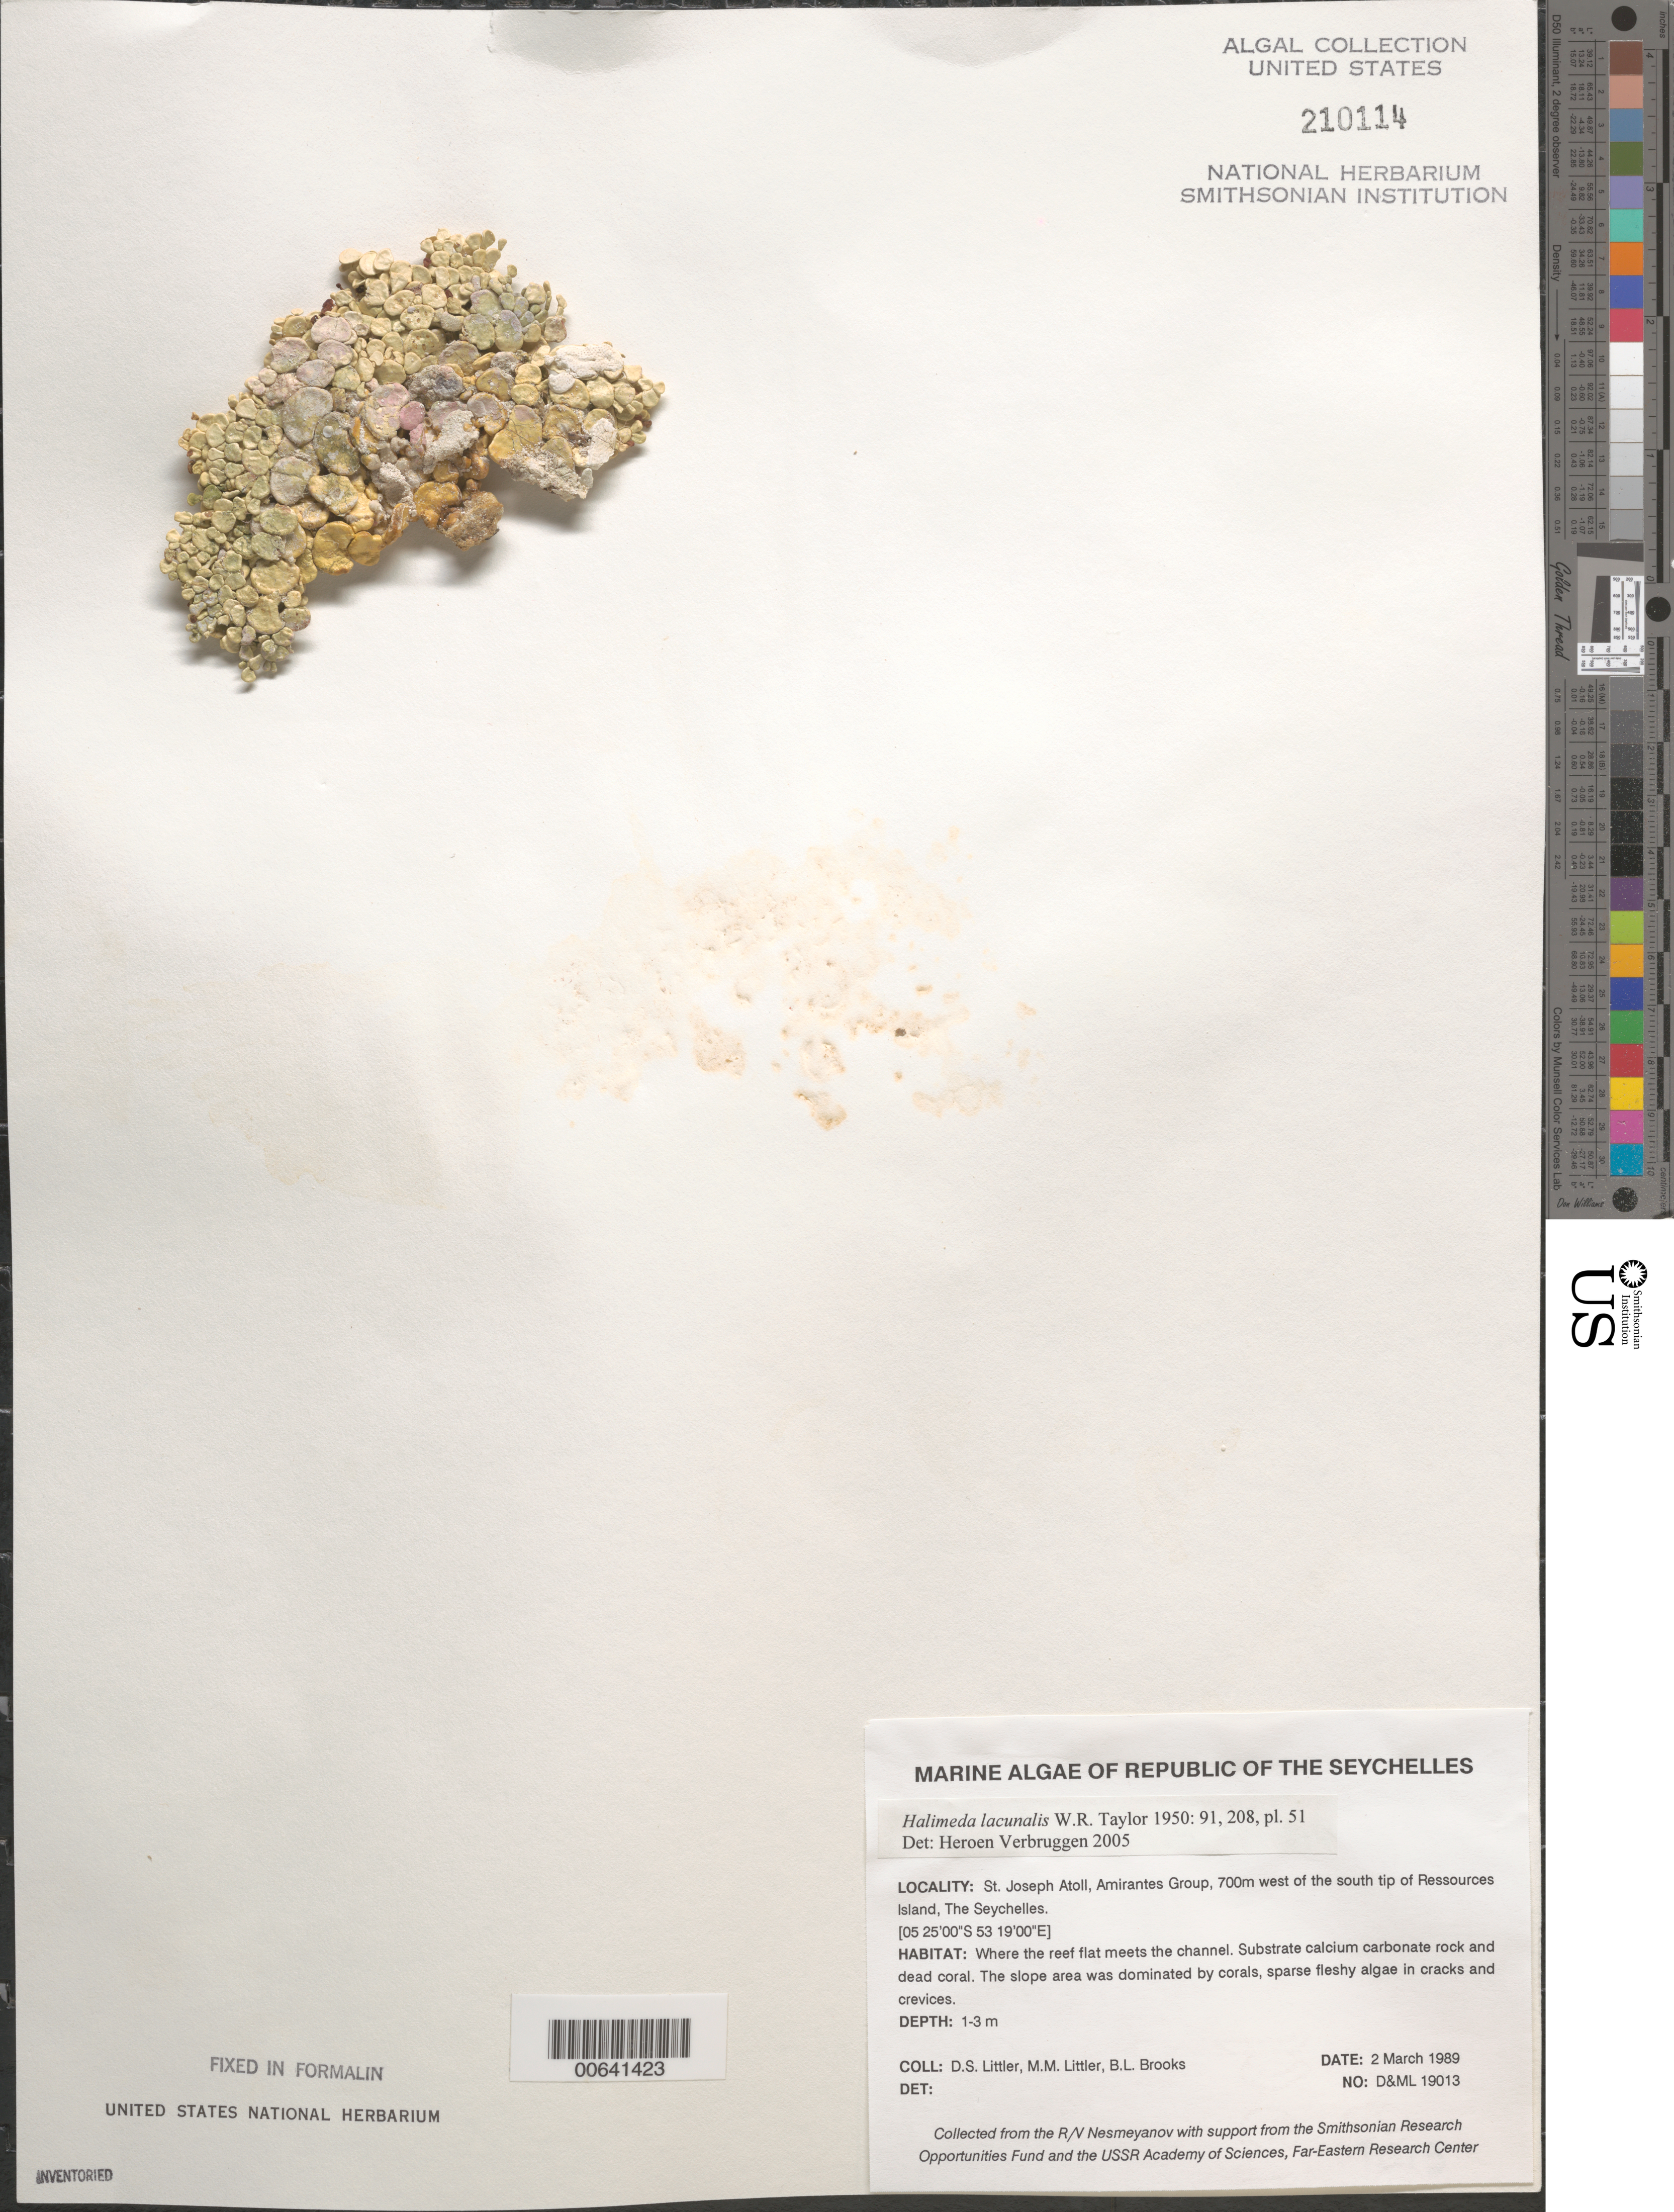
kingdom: Plantae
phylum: Chlorophyta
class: Ulvophyceae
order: Bryopsidales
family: Halimedaceae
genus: Halimeda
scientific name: Halimeda lacunalis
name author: W.R. Taylor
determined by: Verbruggen, H.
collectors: D. S. Littler, M. M. Littler & B. Brooks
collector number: D&ML 19013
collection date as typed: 02 Mar 1989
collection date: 1989-03-02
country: Seychelles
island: St. Joseph Atoll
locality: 700 m west of south tip of Ressources Islet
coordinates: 05 25'00"S, 53 19'00"E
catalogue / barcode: US 210114